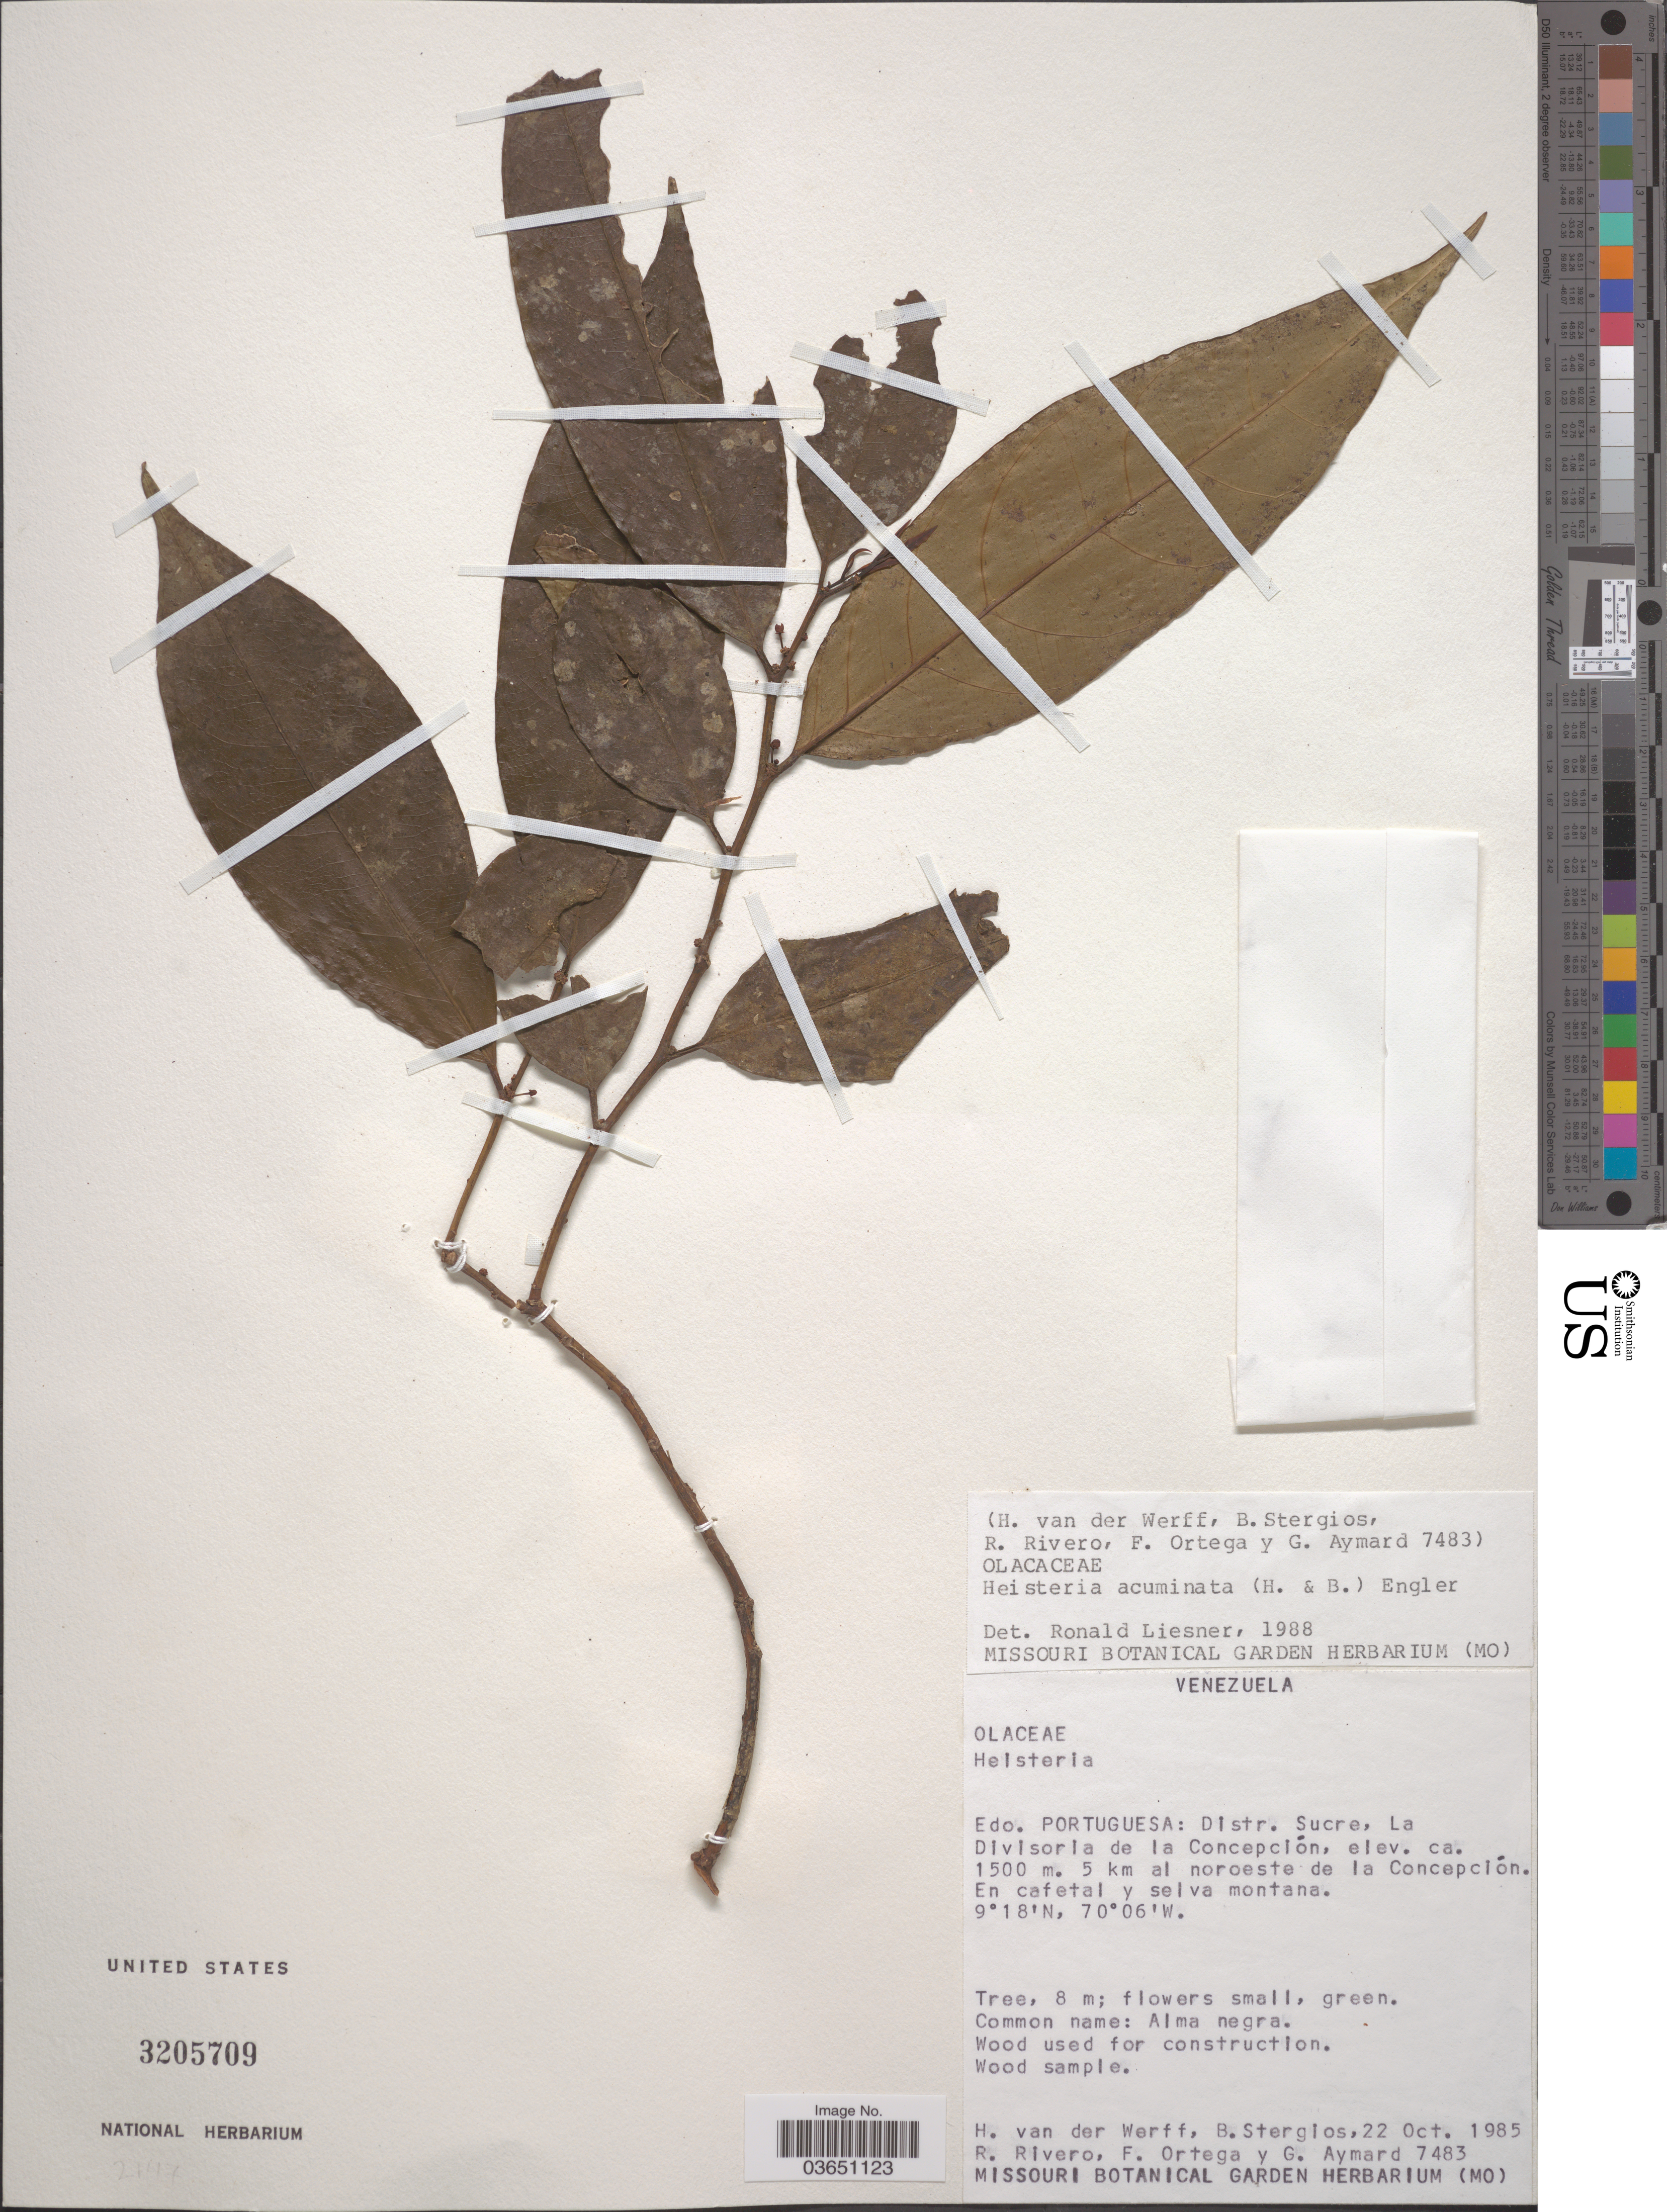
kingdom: Plantae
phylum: Tracheophyta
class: Magnoliopsida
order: Santalales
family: Erythropalaceae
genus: Heisteria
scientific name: Heisteria acuminata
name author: (Humb. & Bonpl.) Engl.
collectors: H. van der Werff, B. G. Stergios, R. Rivero, F. J. Ortega & G. A. Aymard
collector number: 7483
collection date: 1985-10-22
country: Venezuela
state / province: Portuguesa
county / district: Sucre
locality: La Divisoria de la Concepción, 5 km al NO de la Concepción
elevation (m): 1500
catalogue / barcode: US 3205709